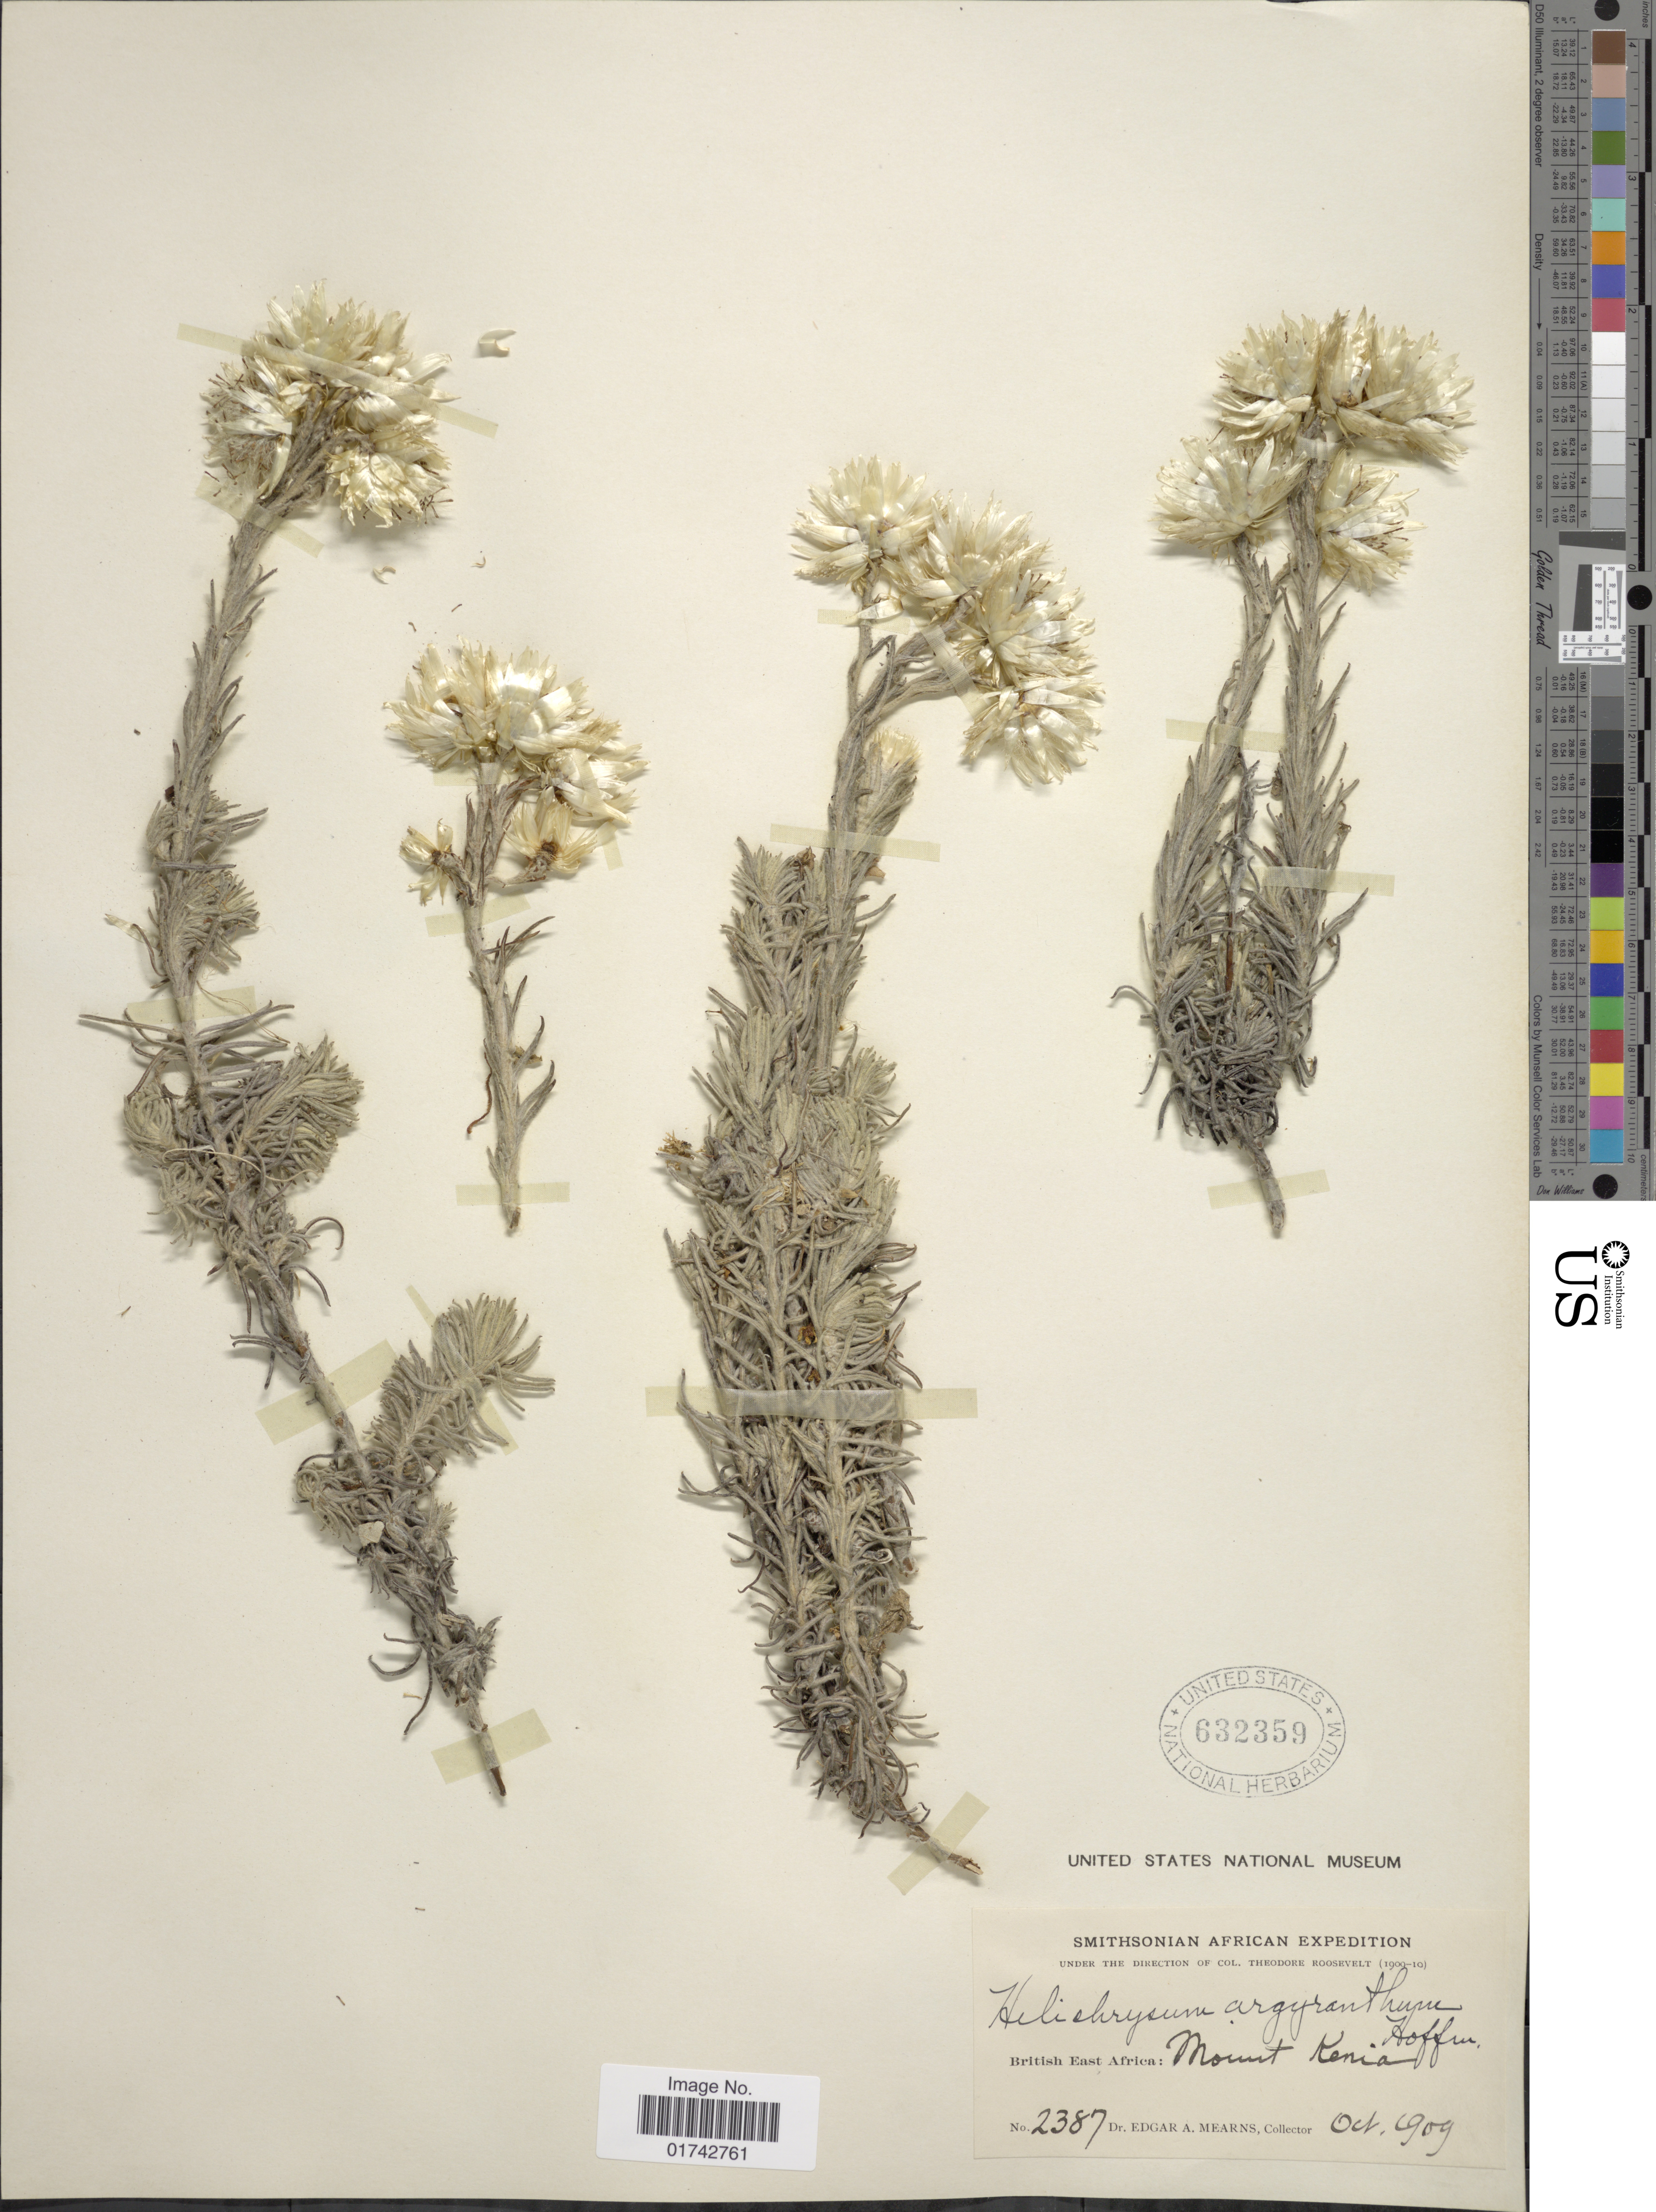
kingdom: Plantae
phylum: Tracheophyta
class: Magnoliopsida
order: Asterales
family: Asteraceae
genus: Helichrysum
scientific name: Helichrysum argyranthum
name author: O. Hoffm.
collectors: E. A. Mearns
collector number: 2387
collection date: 1909-10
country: Kenya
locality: British East Africa: Mount Kenia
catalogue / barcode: US 632359